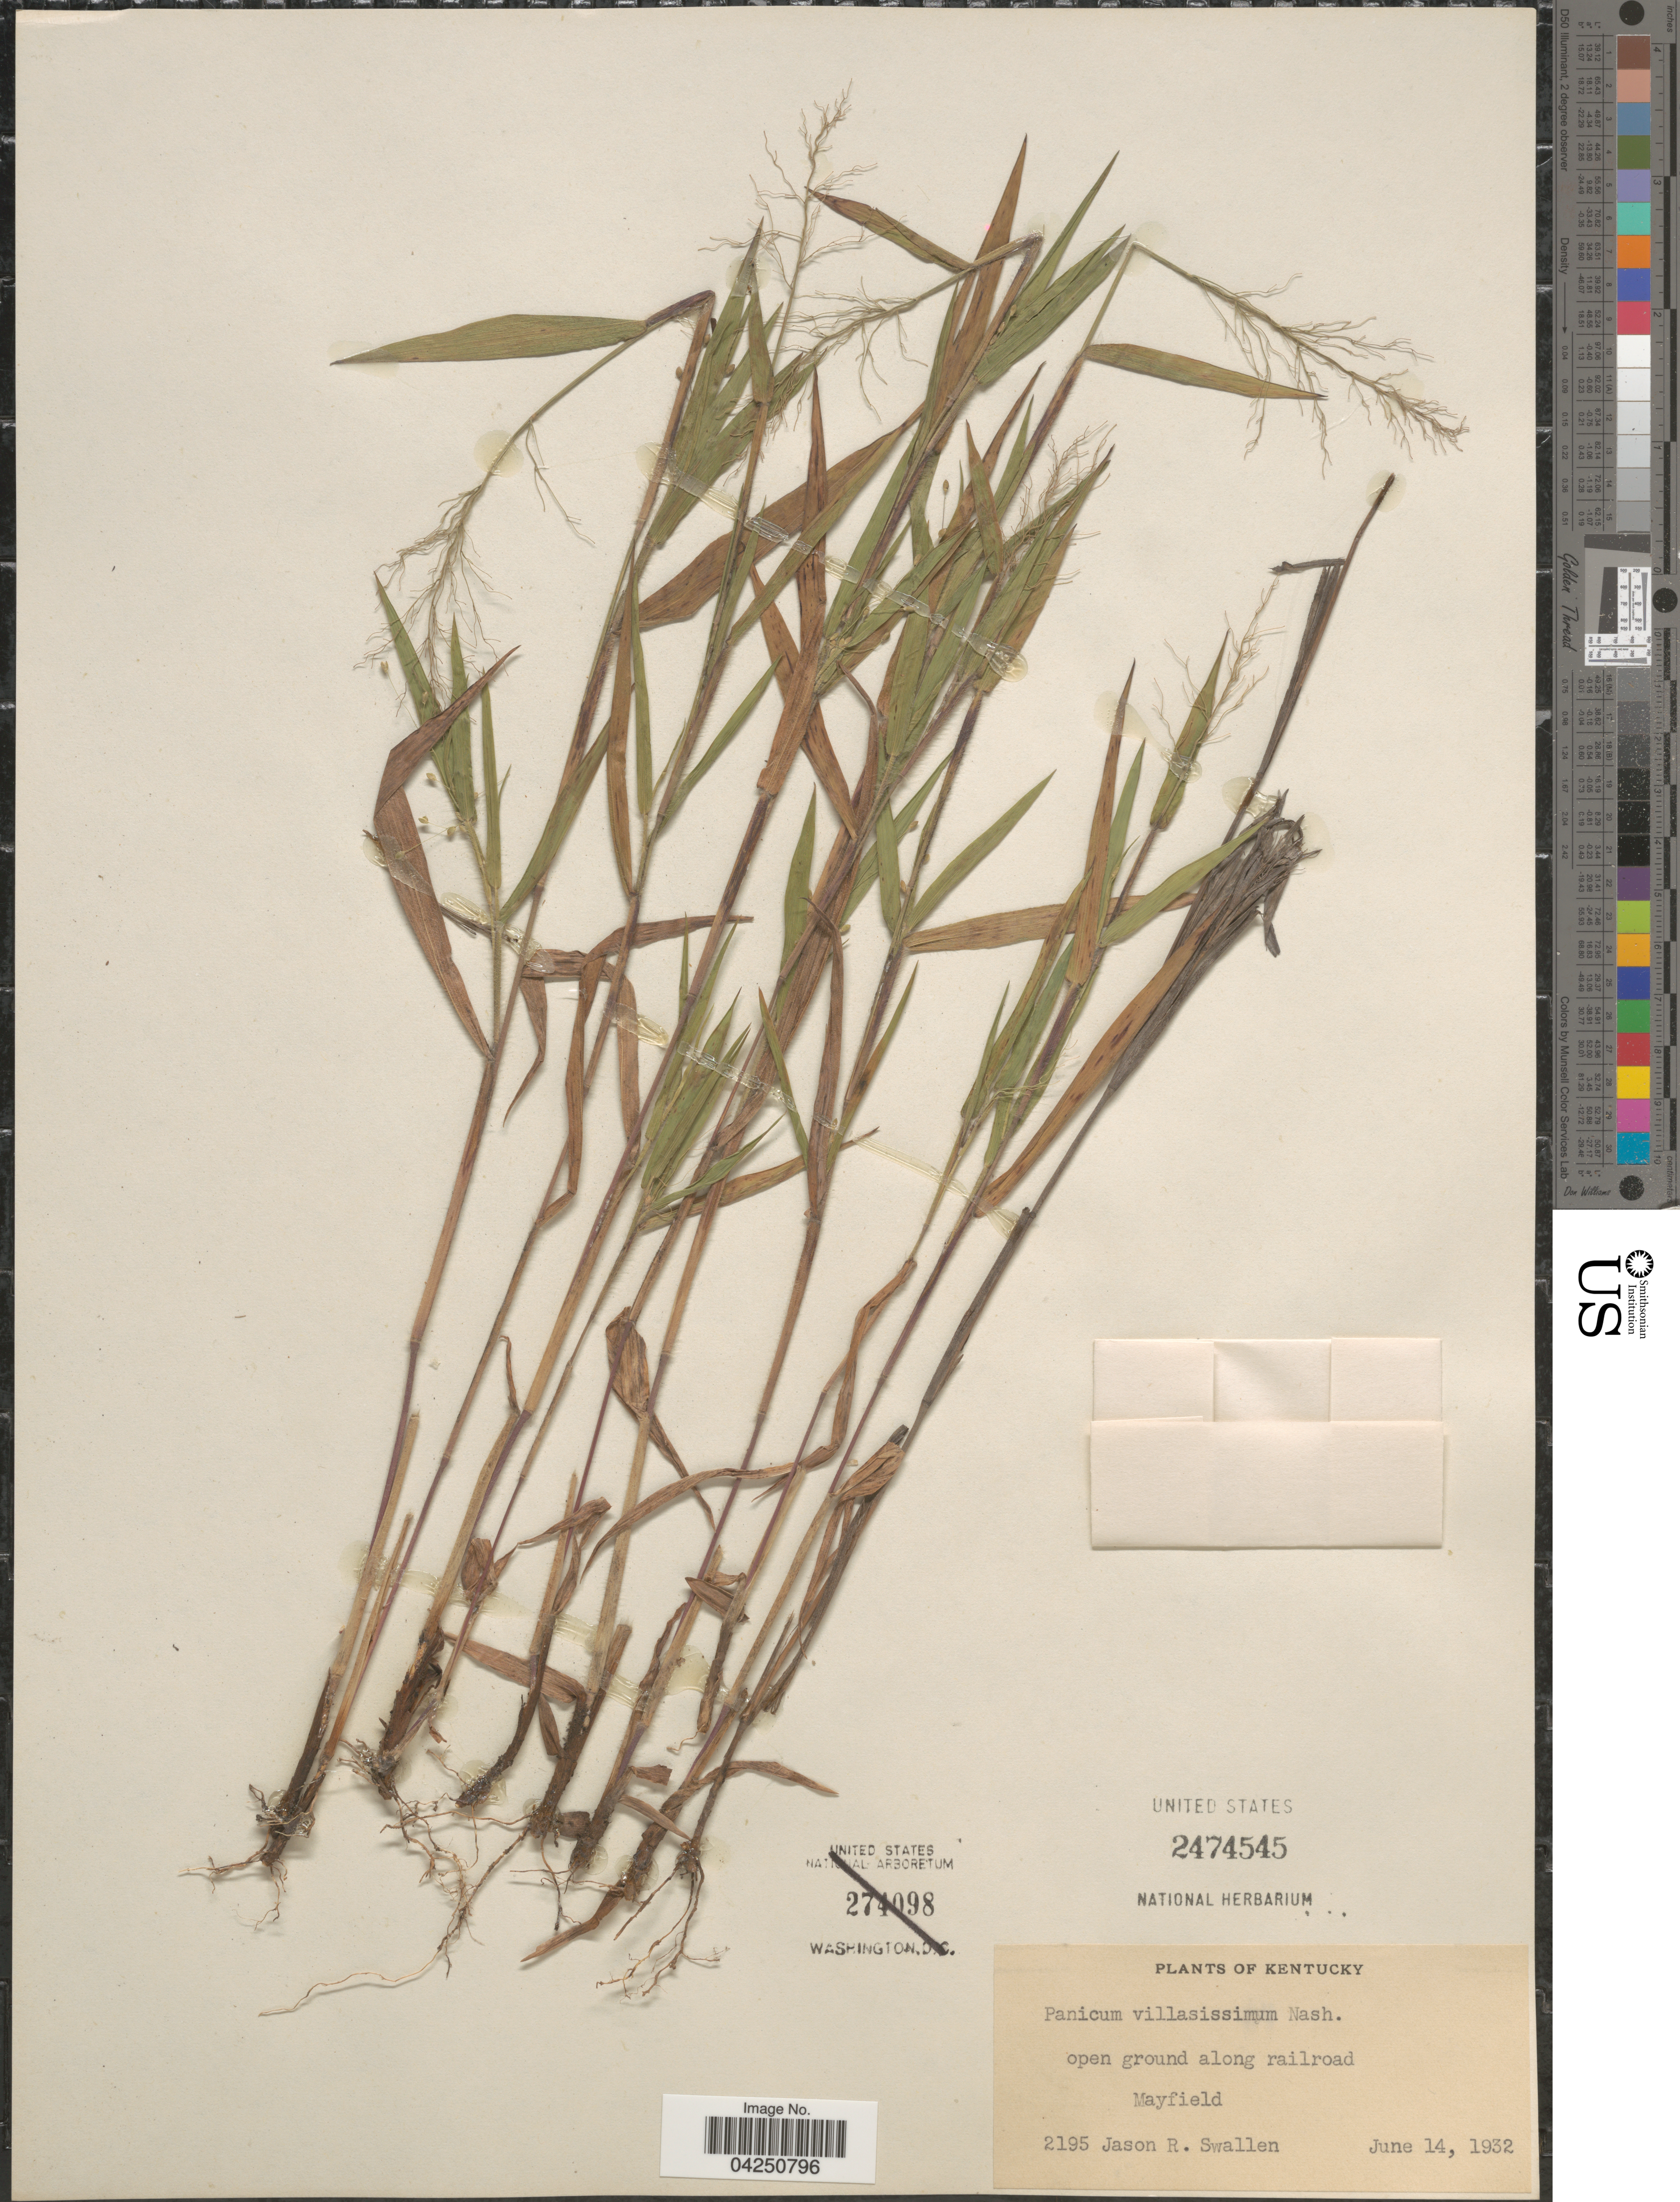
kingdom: Plantae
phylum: Tracheophyta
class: Liliopsida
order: Poales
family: Poaceae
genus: Dichanthelium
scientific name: Dichanthelium acuminatum var. acuminatum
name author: (Sw.) Gould & C.A. Clark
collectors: J. R. Swallen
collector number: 2195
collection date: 1932-06-14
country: United States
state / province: Kentucky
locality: Open ground along railroad. Mayfield.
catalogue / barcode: US 2474545